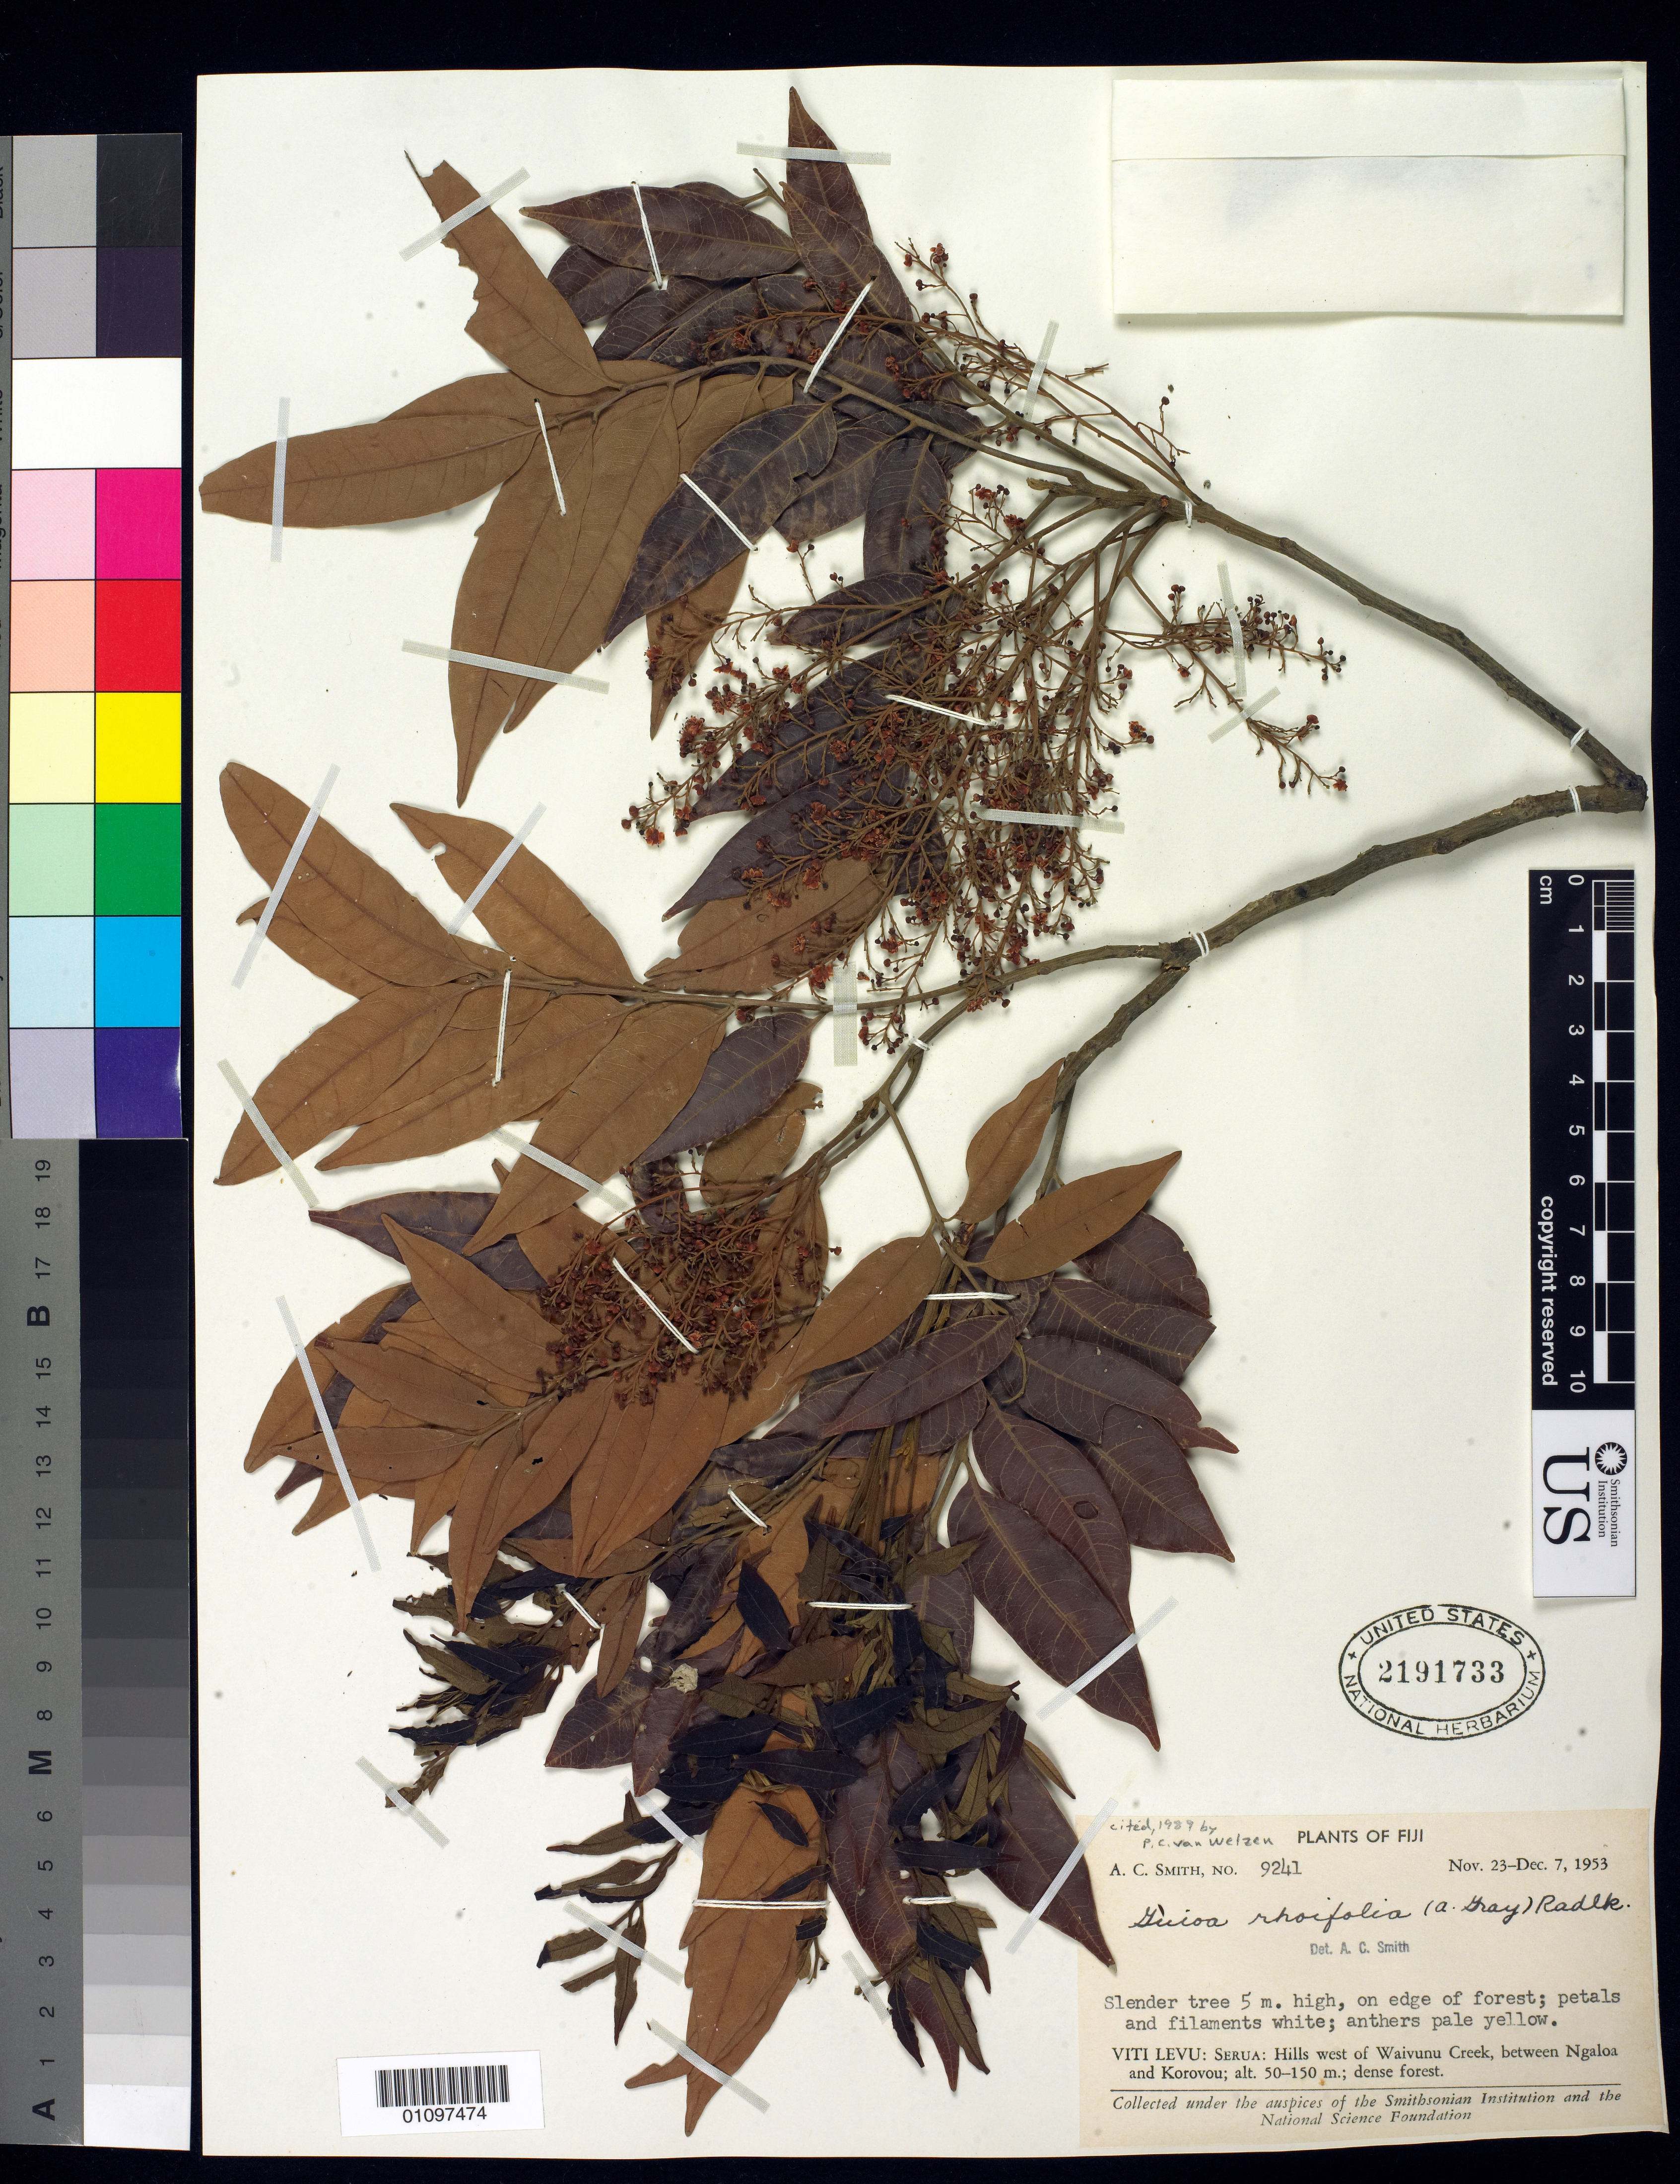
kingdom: Plantae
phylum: Tracheophyta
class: Magnoliopsida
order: Sapindales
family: Sapindaceae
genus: Guioa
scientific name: Guioa rhoifolia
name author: (A. Gray) Radlk.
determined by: Smith, A. C.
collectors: A. C. Smith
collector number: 9241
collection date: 1953-11-23/1953-12-07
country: Fiji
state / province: Serua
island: Viti Levu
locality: hills west of Waivunu Creek, between Ngaloa and Korovou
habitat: edge of forest.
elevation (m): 50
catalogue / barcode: US 2191733